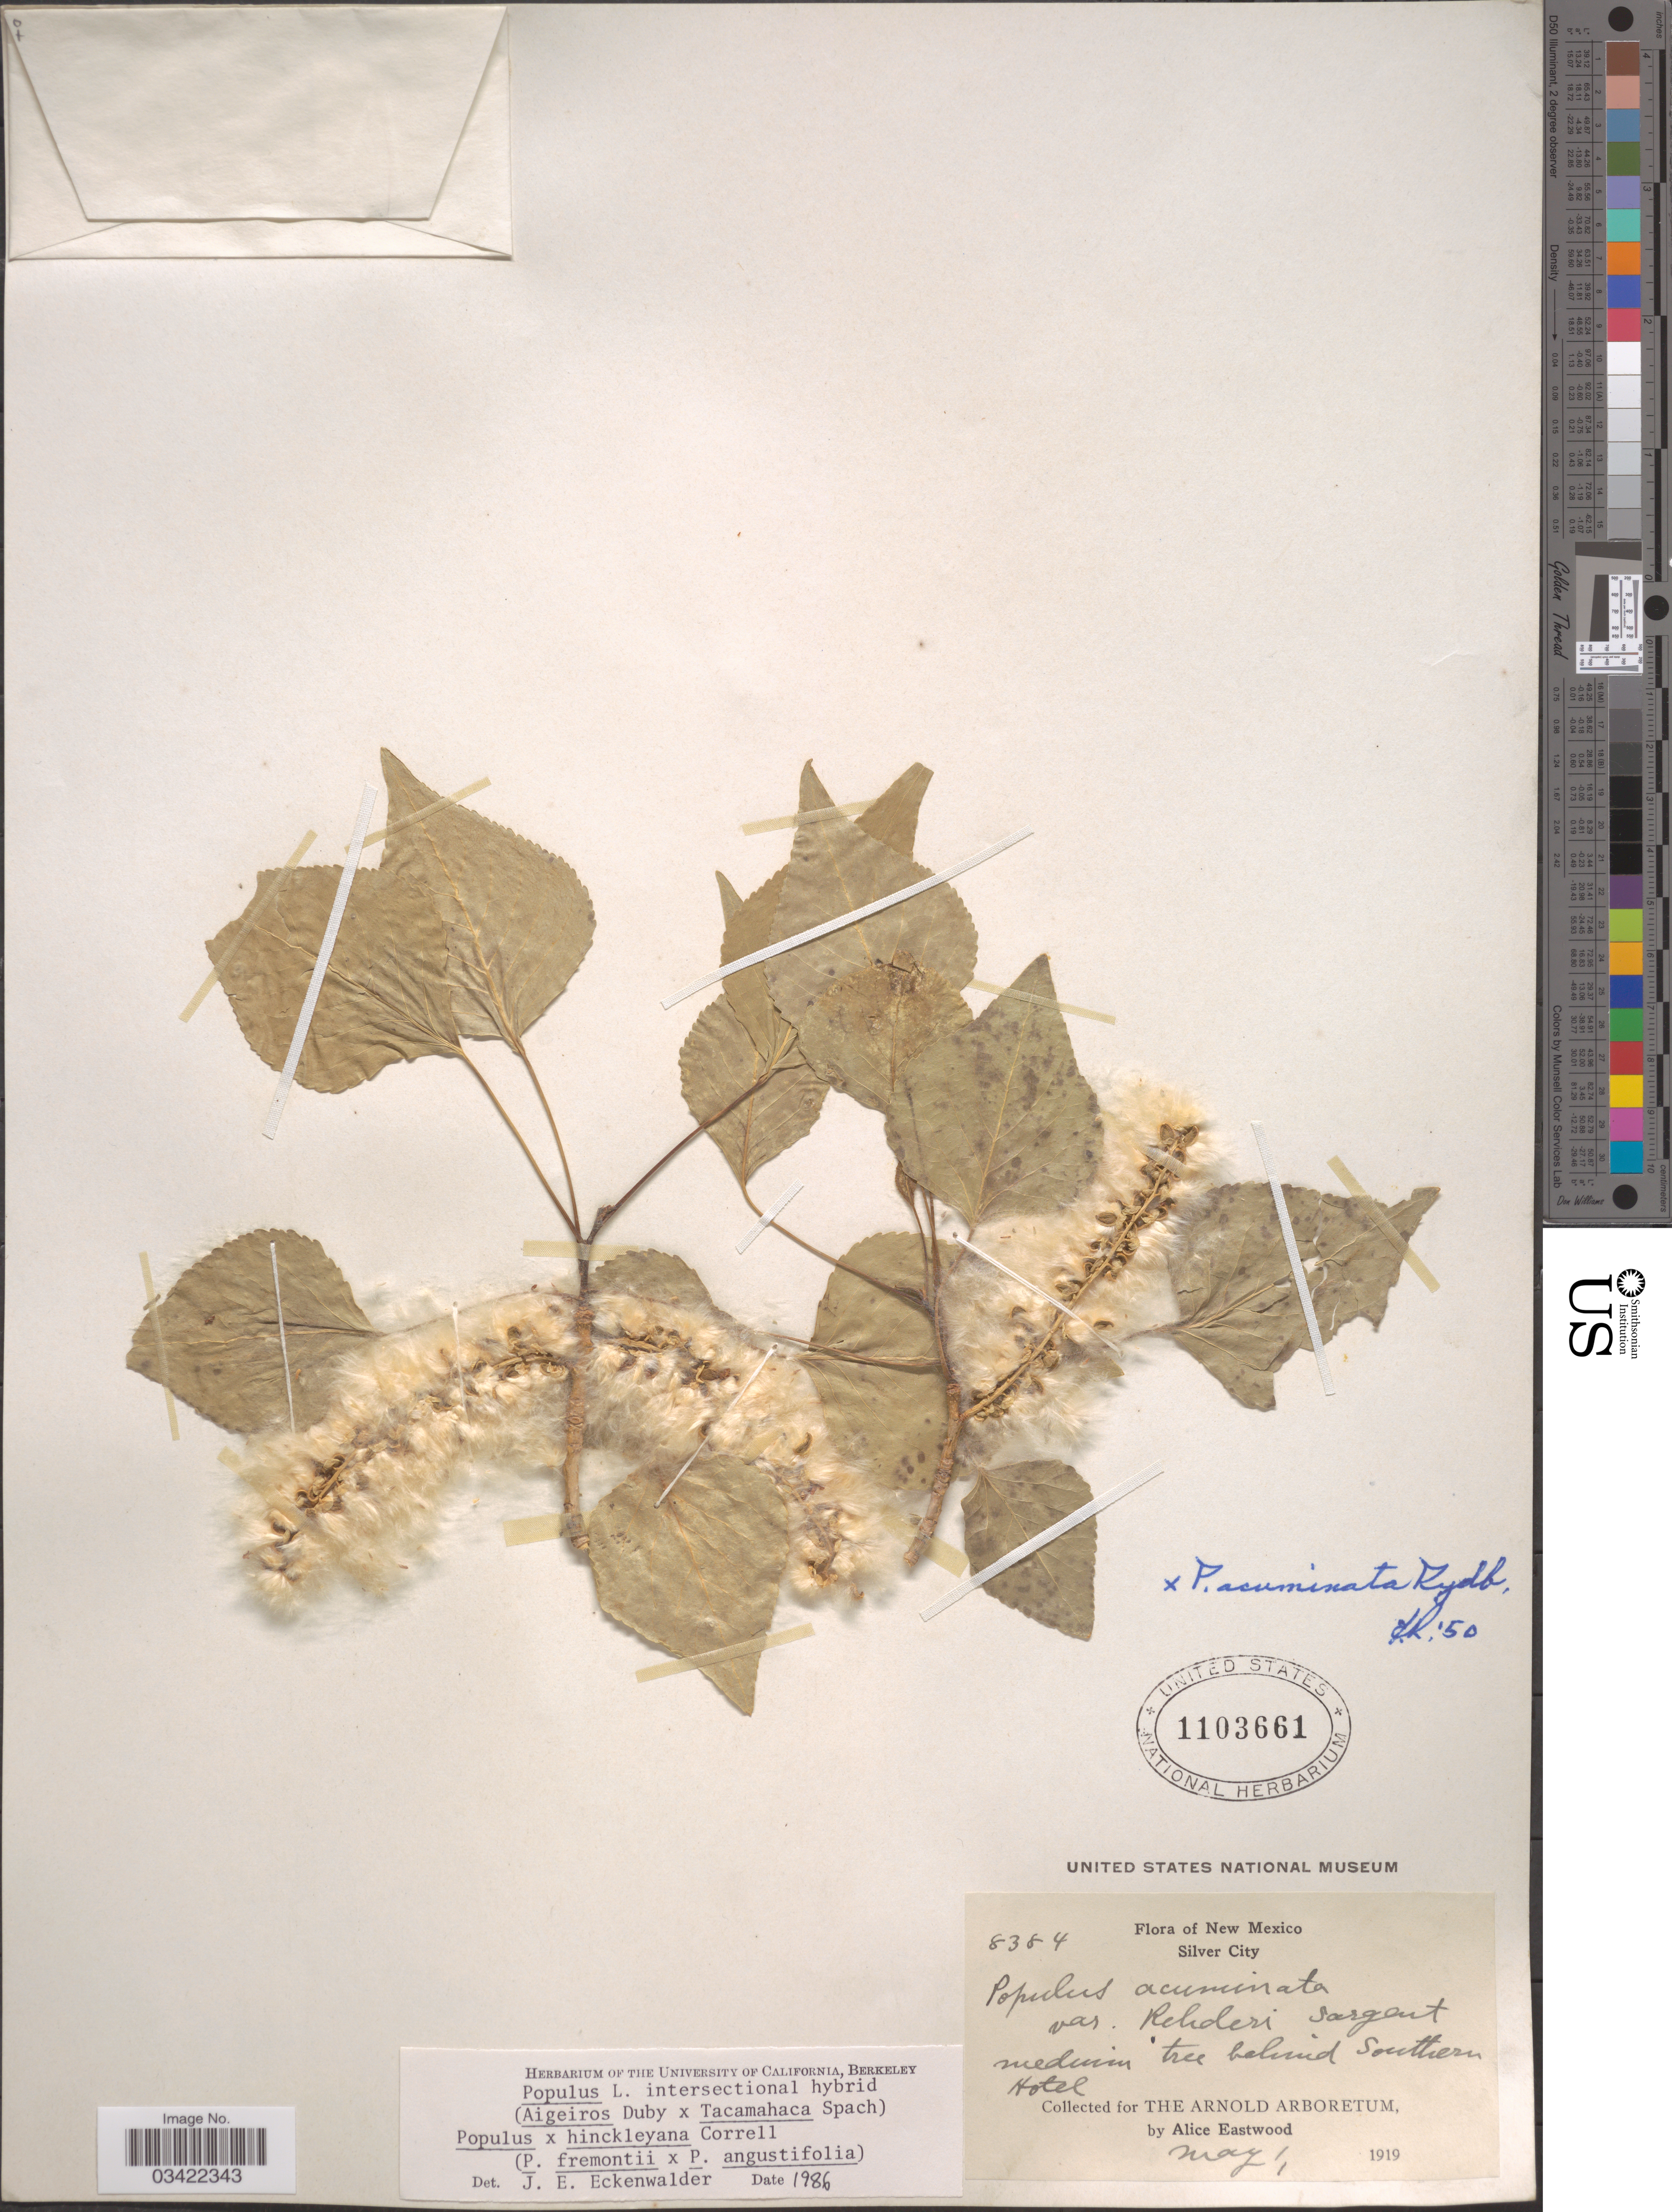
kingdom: Plantae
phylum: Tracheophyta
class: Magnoliopsida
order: Malpighiales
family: Salicaceae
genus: Populus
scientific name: Populus x hinckleyana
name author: Correll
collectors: A. Eastwood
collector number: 8384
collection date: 1919-05-01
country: United States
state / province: New Mexico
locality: Silver City. Behind Southern Hotel.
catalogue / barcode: US 1103661